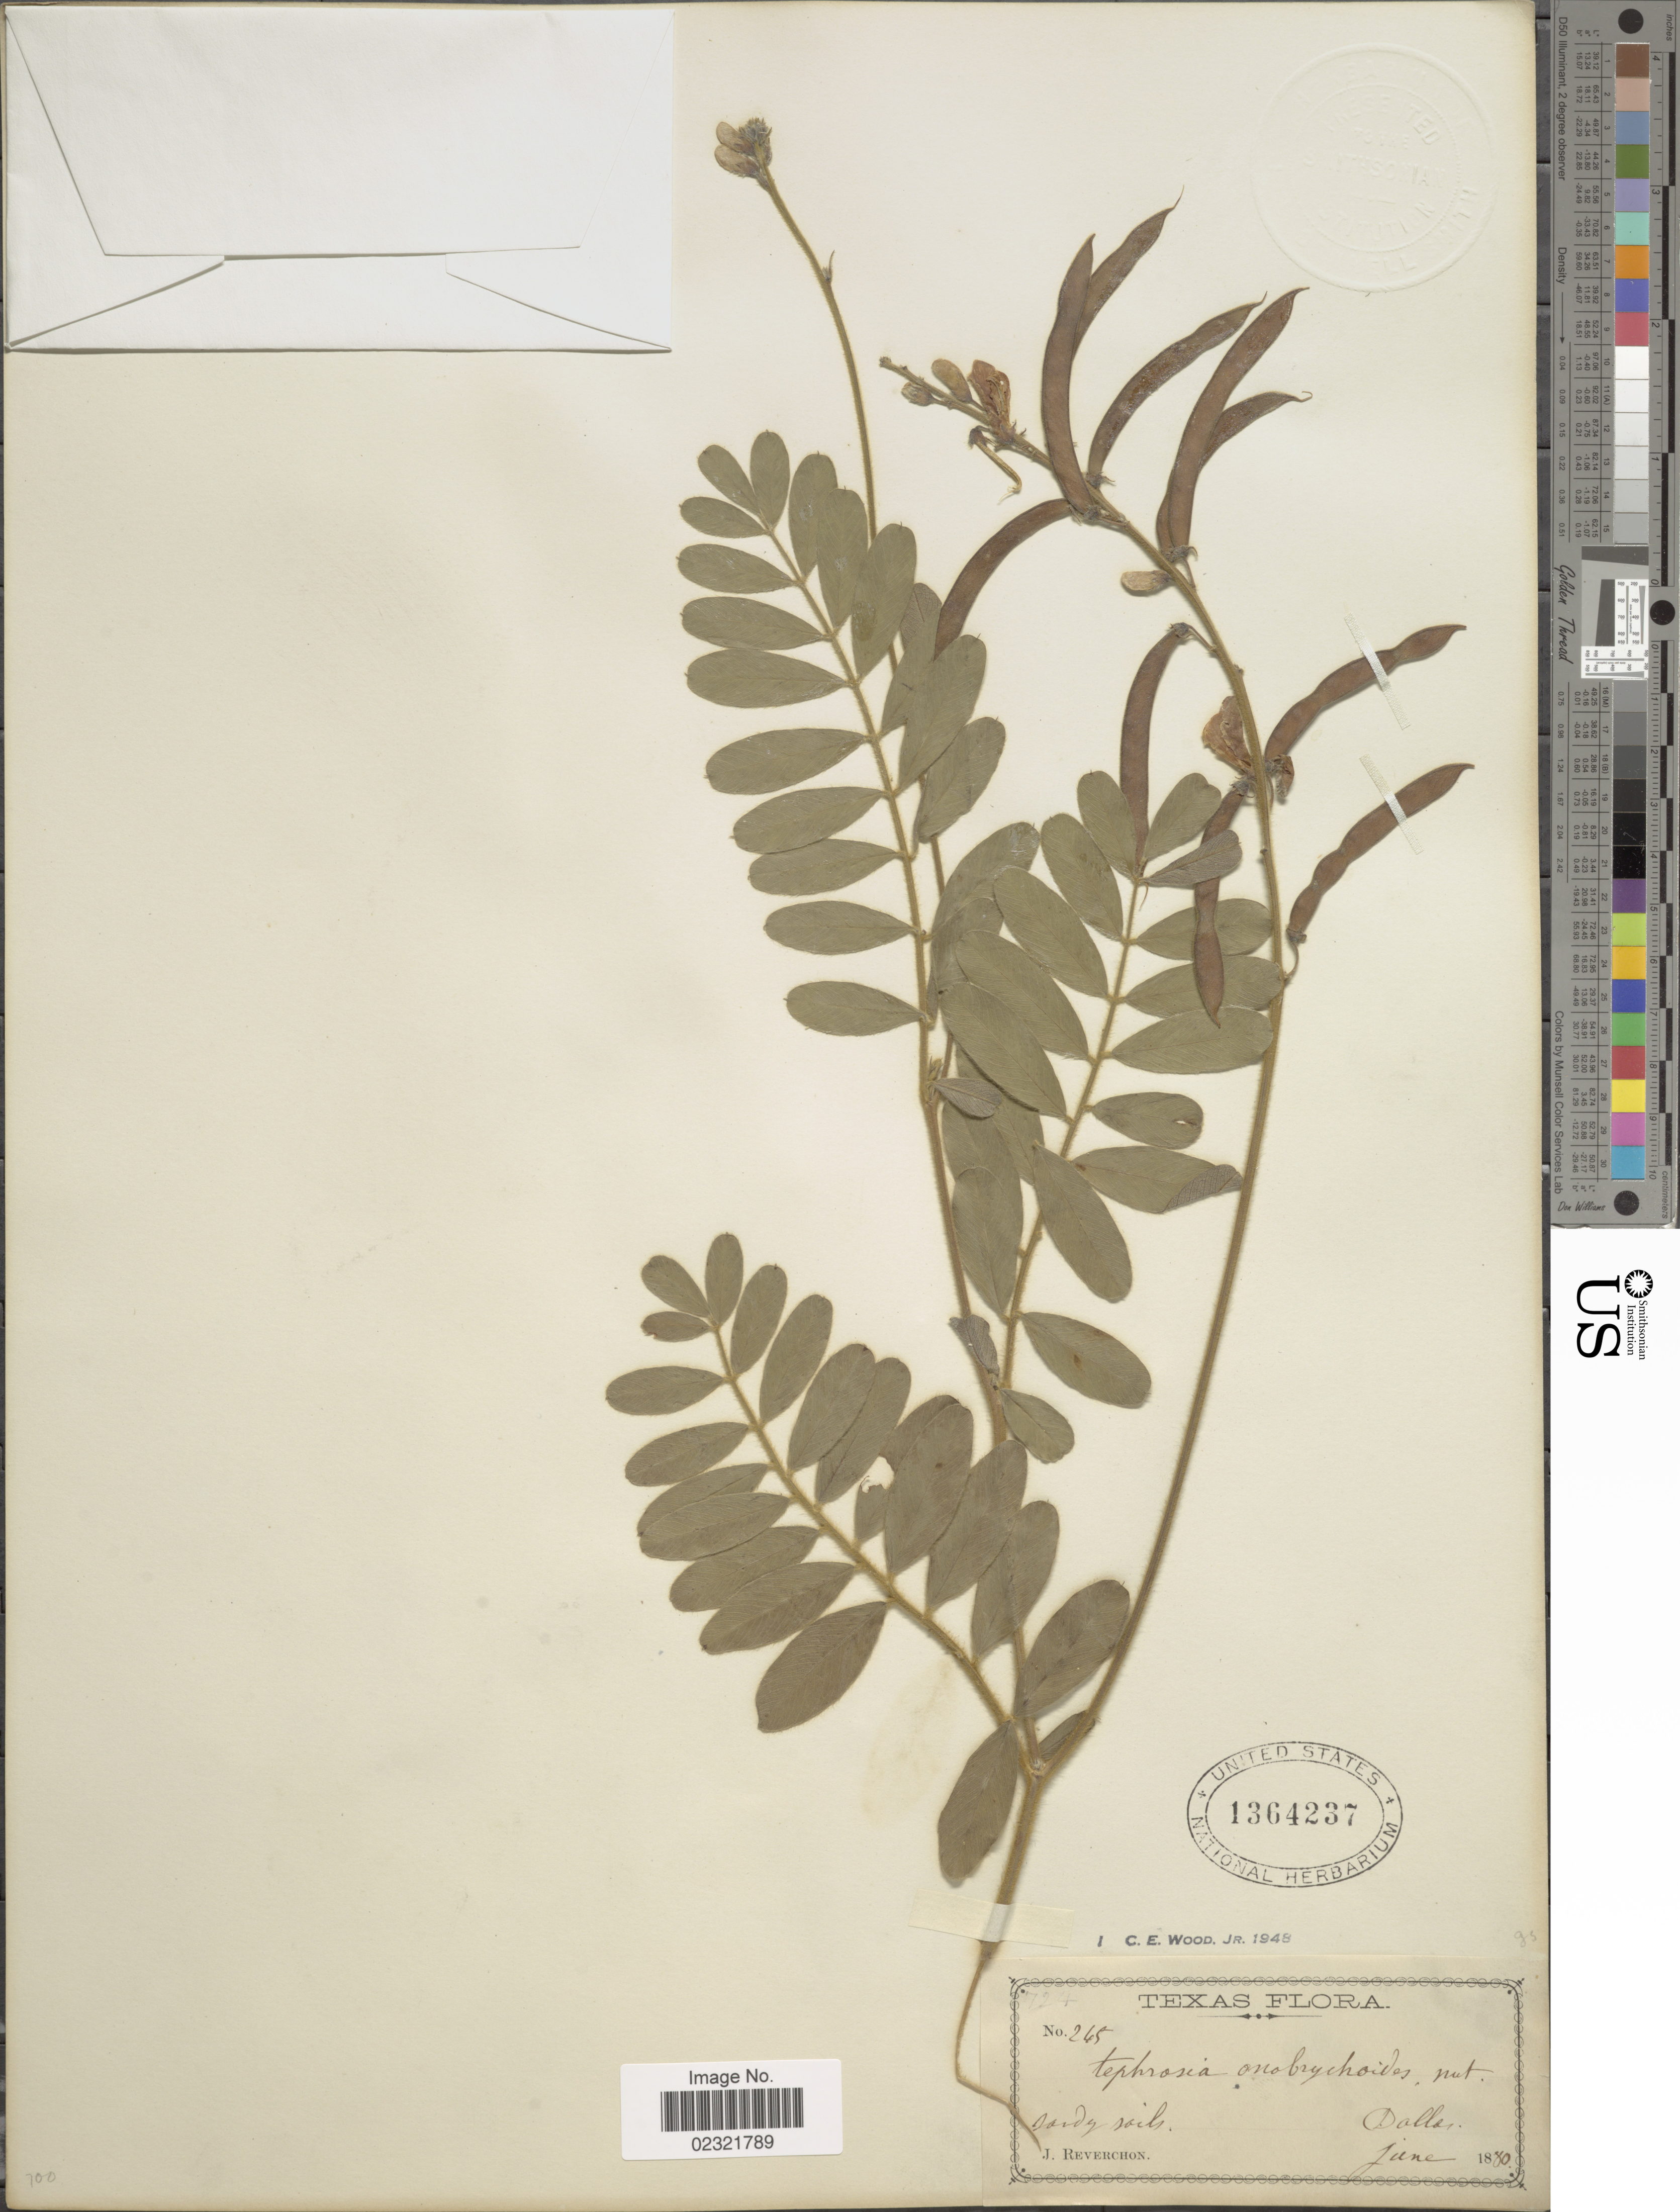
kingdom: Plantae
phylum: Tracheophyta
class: Magnoliopsida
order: Fabales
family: Fabaceae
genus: Tephrosia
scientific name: Tephrosia onobrychoides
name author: Nutt.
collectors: J. Reverchon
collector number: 265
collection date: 1880-06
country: United States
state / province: Texas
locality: Sandy soils, Dallas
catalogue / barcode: US 1364237